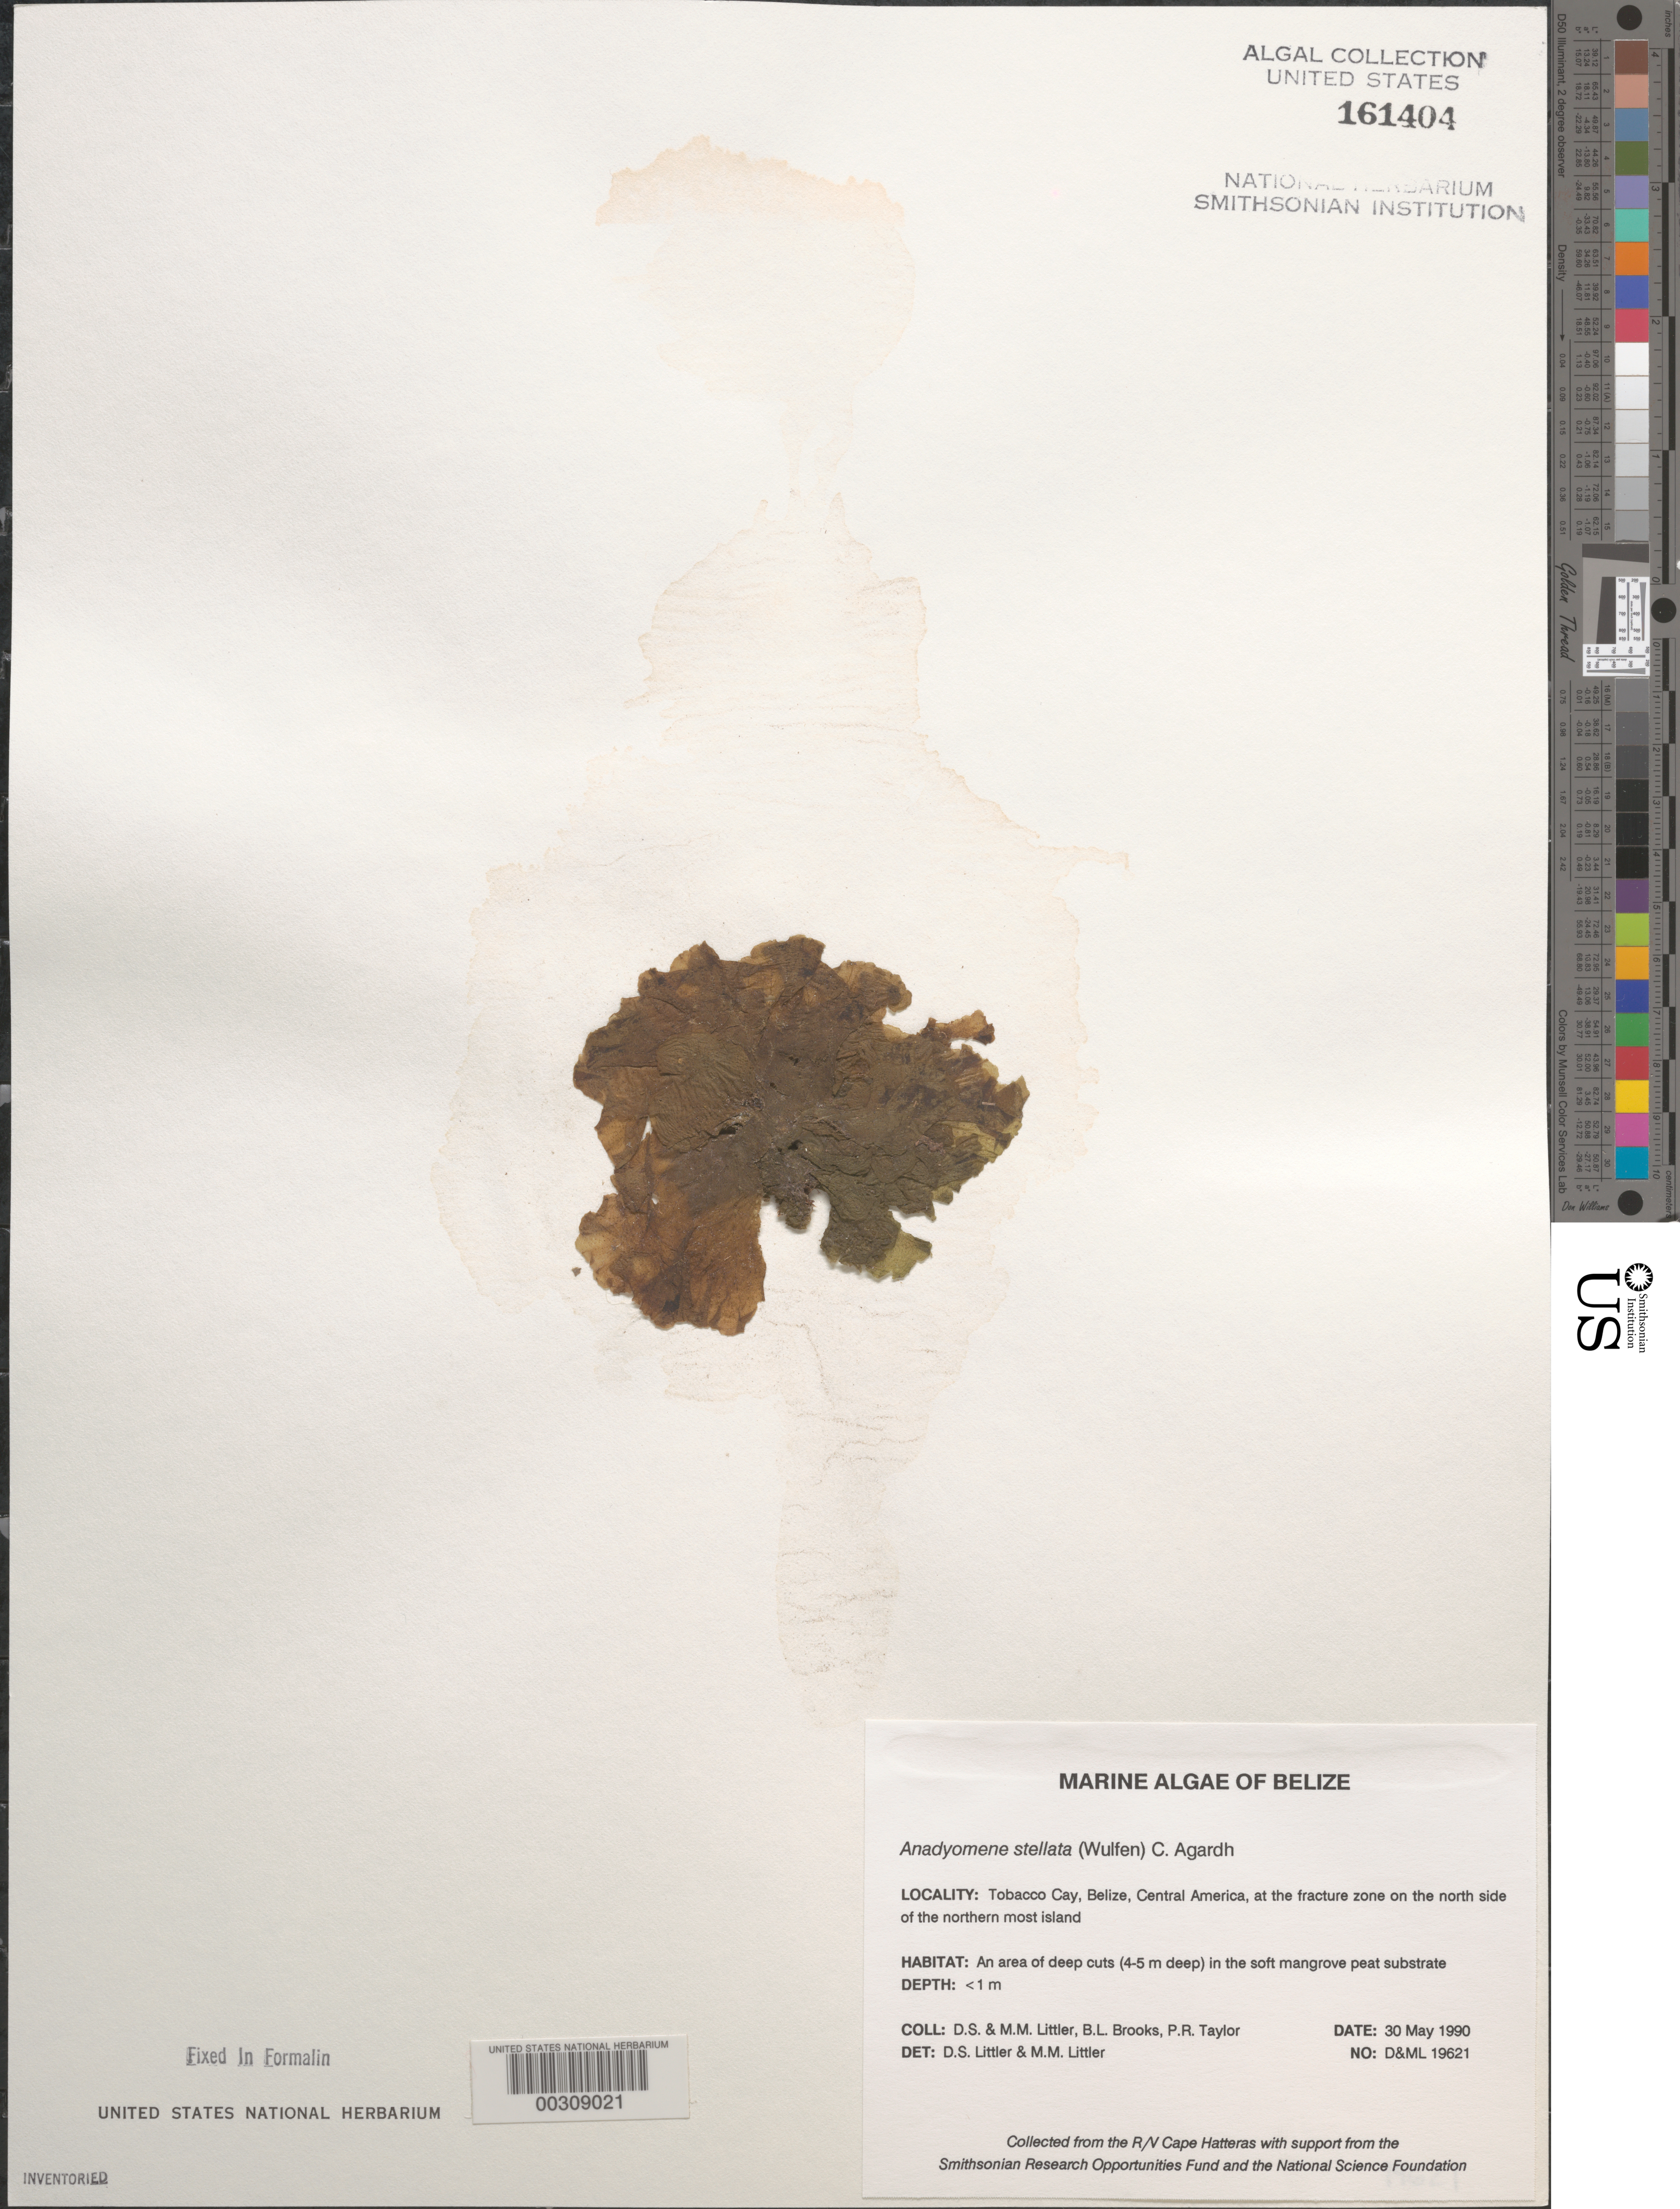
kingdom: Plantae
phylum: Chlorophyta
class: Ulvophyceae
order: Cladophorales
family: Anadyomenaceae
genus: Anadyomene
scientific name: Anadyomene stellata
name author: (Wulfen) C. Agardh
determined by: Littler, D. S.; Littler, M. M.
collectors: D. S. Littler, M. M. Littler, B. Brooks & P. R. Taylor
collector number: D&ML 19621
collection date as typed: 30 May 1990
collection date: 1990-05-30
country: Belize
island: Tobacco Cay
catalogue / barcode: US 161404